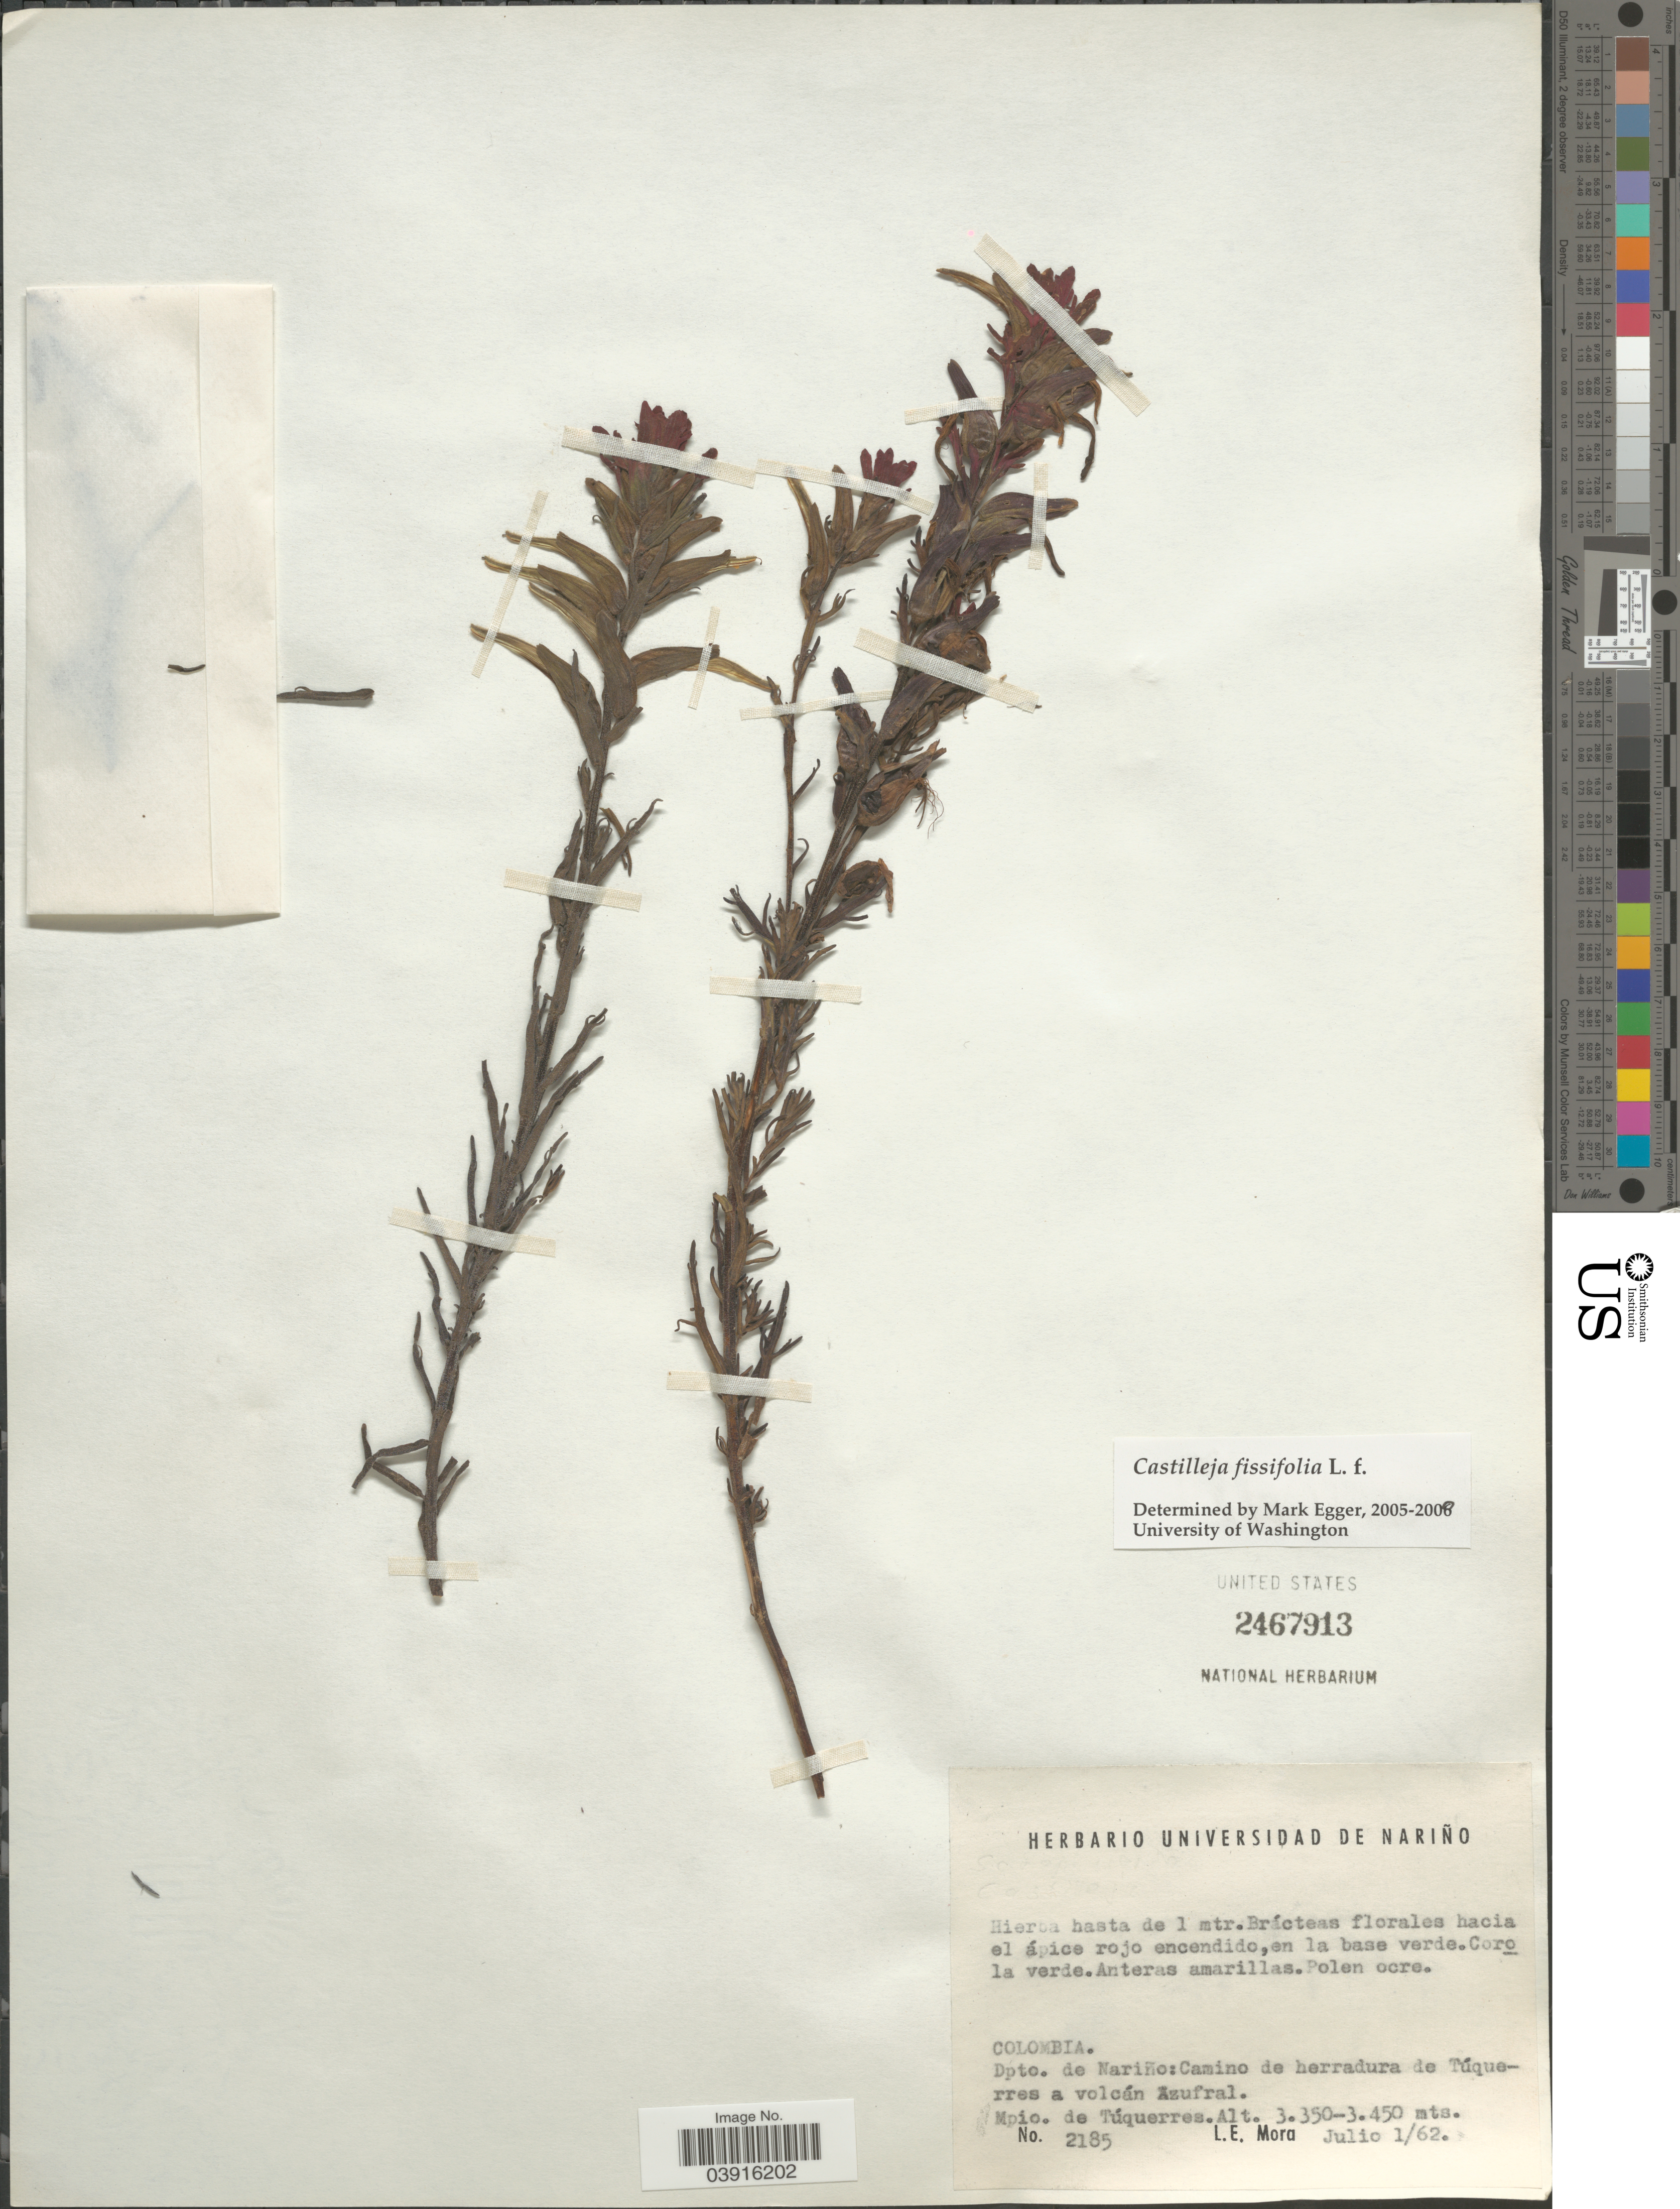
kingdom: Plantae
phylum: Tracheophyta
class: Magnoliopsida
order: Lamiales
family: Orobanchaceae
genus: Castilleja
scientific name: Castilleja fissifolia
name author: L. f.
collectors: L. Mora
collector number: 2185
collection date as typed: Transcribed d/m/y: 1/7/62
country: Colombia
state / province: Nariño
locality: Dpto. de Nariño: Camino de herradura de Túquerres a volcán Azufral. Mpio. de Túquerres.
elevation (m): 3350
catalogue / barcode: US 2467913